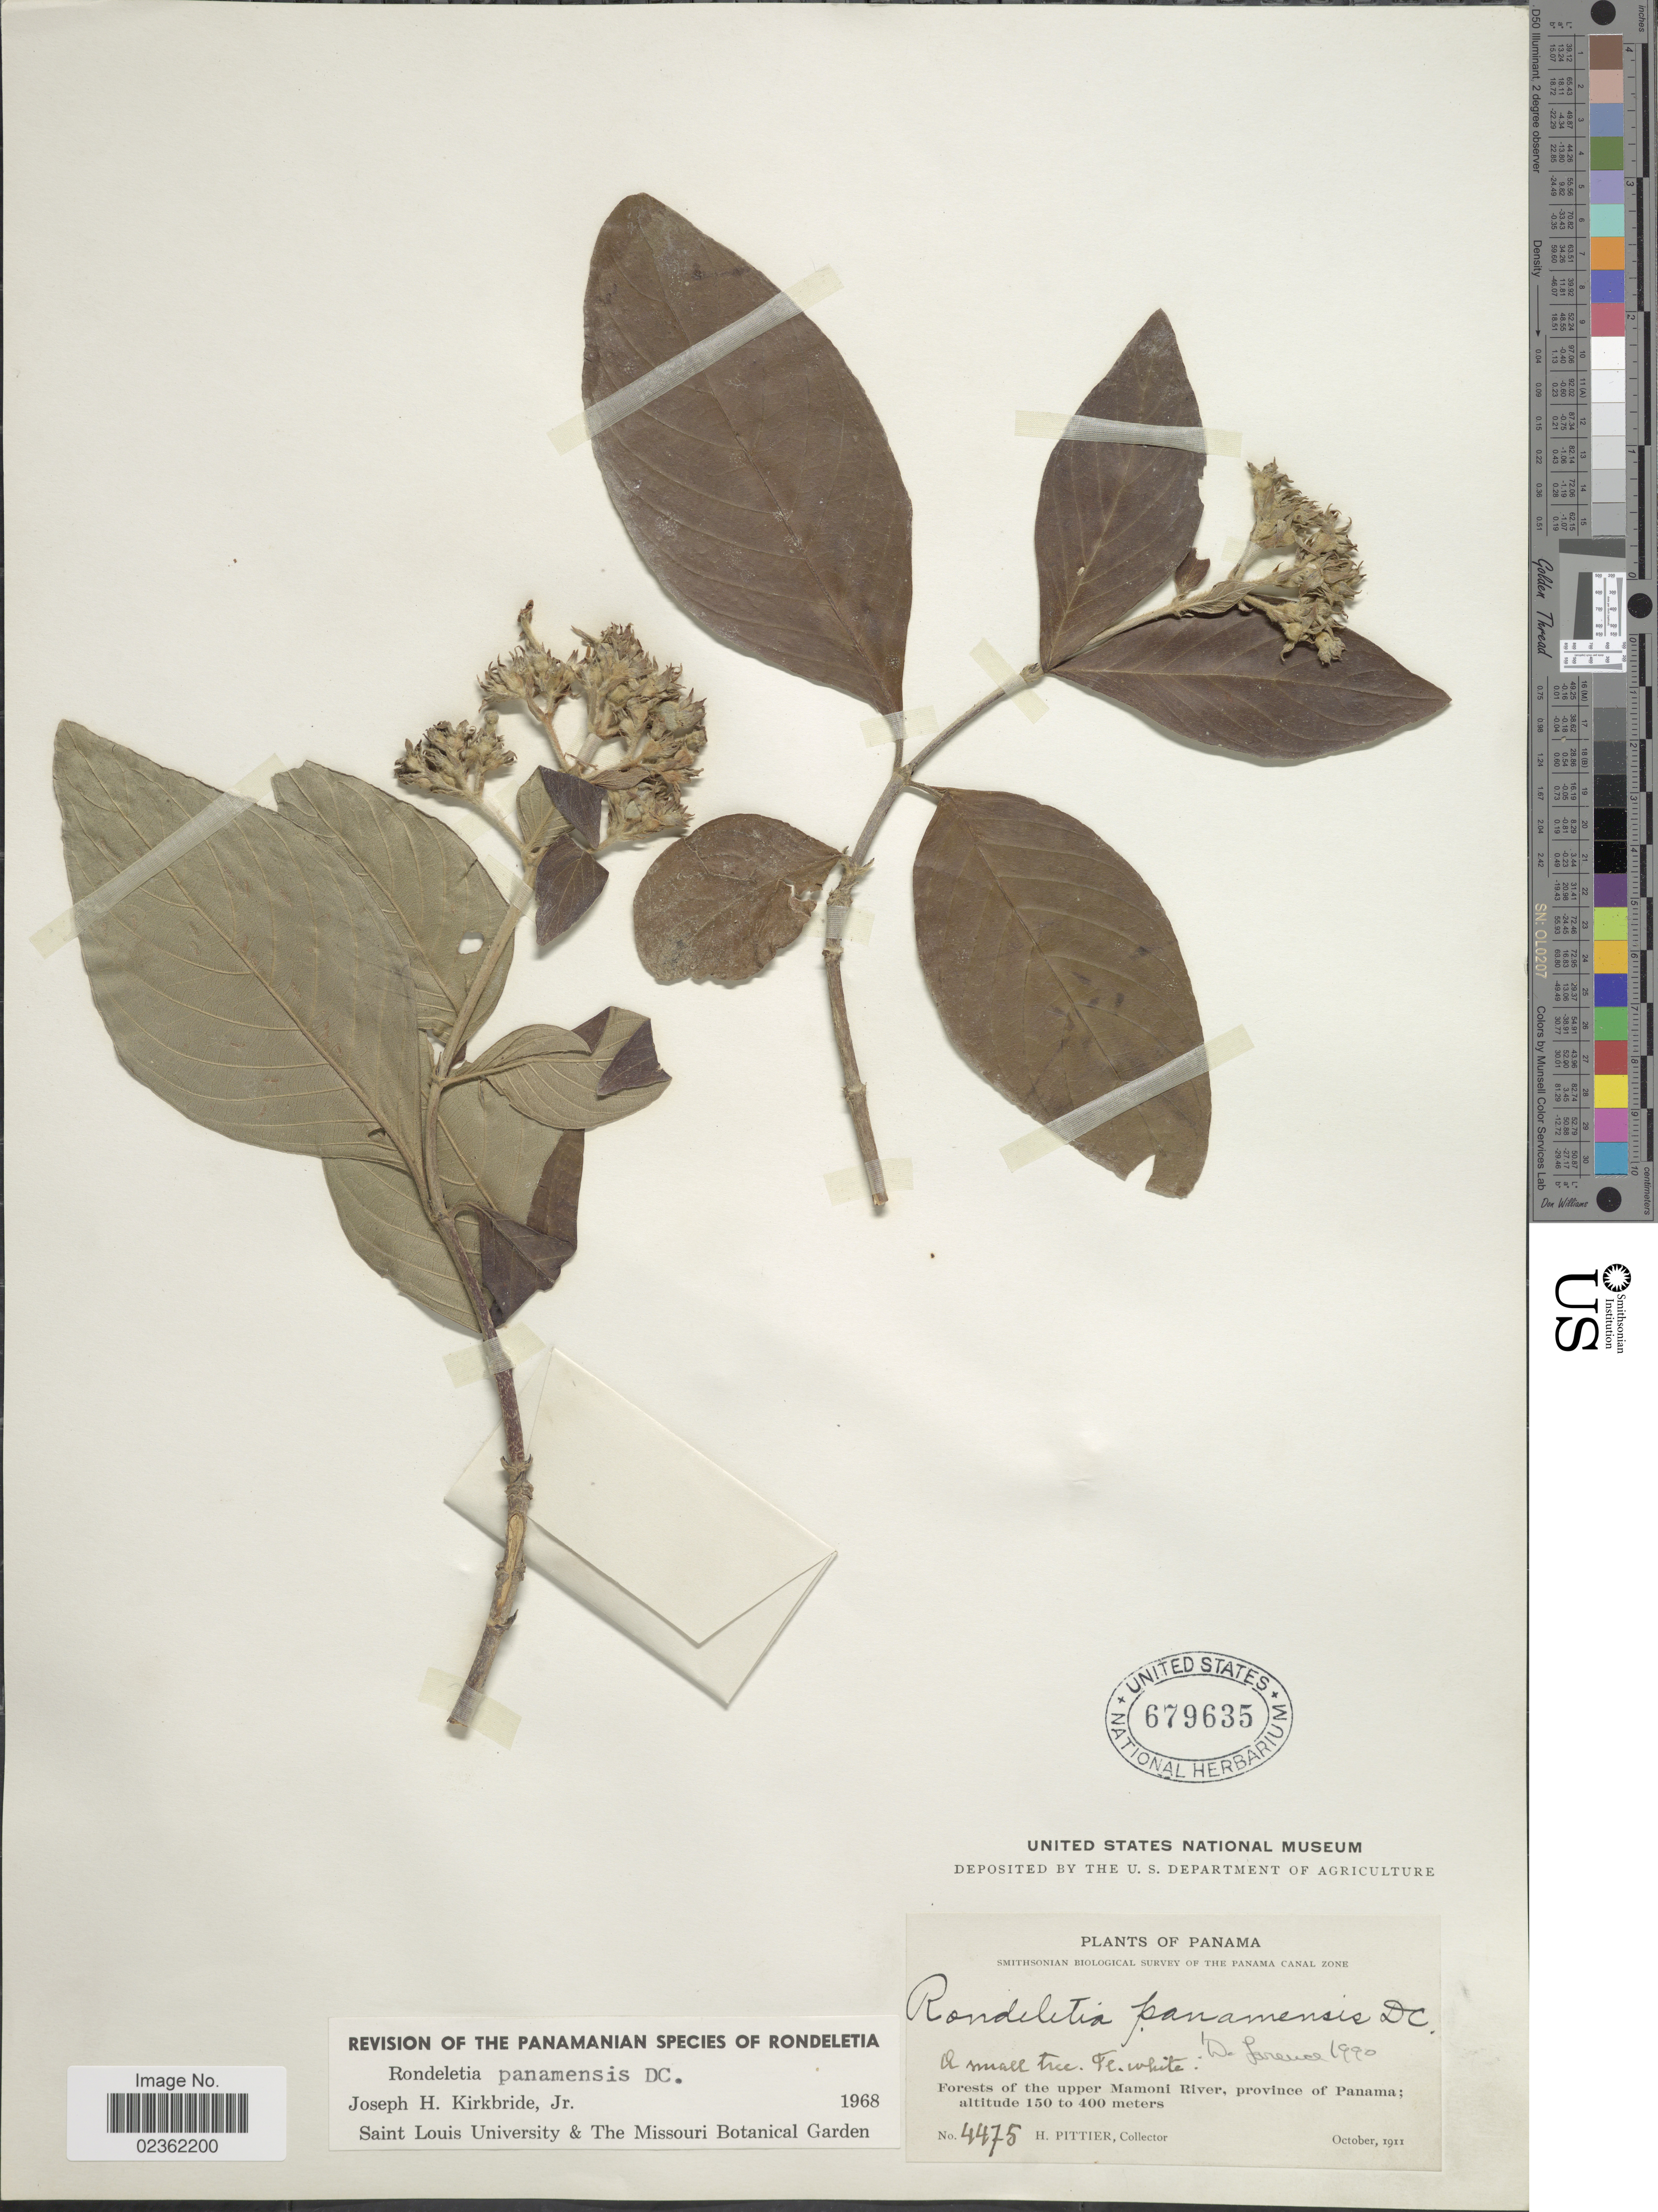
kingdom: Plantae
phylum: Tracheophyta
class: Magnoliopsida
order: Gentianales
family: Rubiaceae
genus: Rondeletia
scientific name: Rondeletia panamensis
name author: DC.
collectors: H. F. Pittier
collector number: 4475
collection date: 1911-10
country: Panama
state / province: Panamá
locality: The Panama Canal Zone, forests of the upper Mamoni River.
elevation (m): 150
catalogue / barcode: US 679635